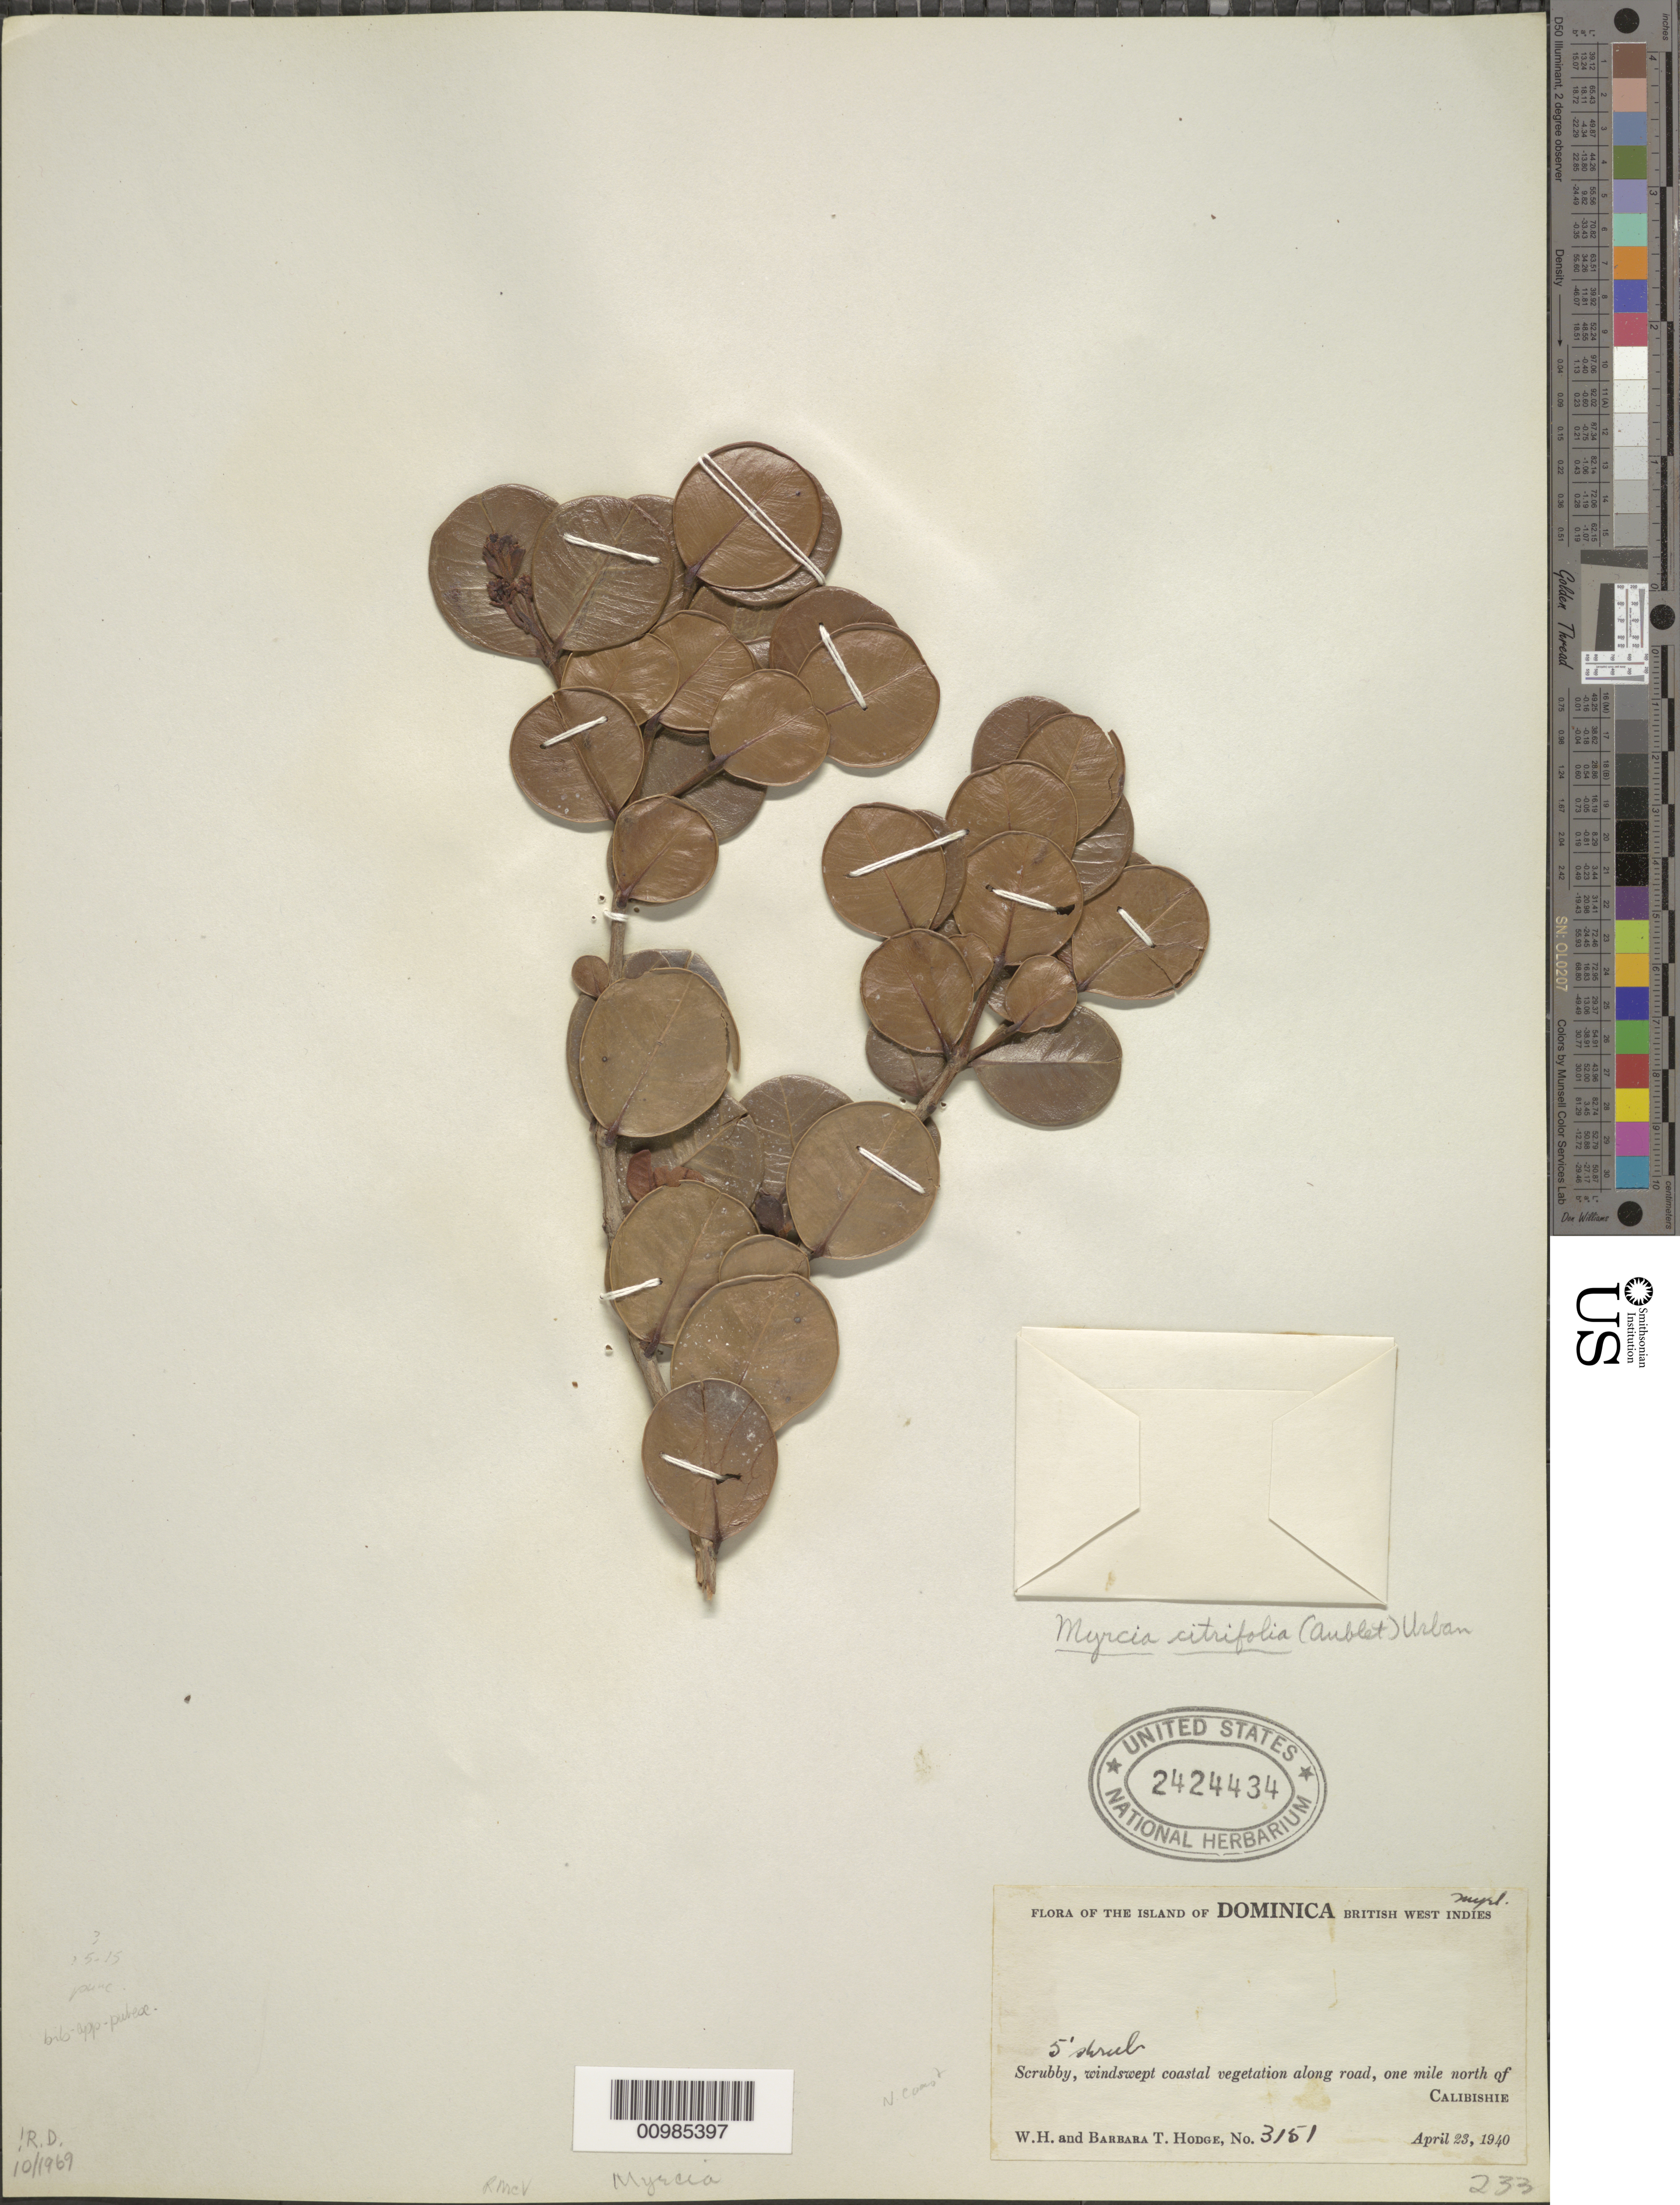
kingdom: Plantae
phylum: Tracheophyta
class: Magnoliopsida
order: Myrtales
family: Myrtaceae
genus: Myrcia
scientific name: Myrcia citrifolia var. citrifolia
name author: (Aubl.) Urb.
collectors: W. Hodge & B. Hodge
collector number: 3151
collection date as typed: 23 Apr 1940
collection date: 1940-04-23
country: Dominica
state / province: St. Andrew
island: Dominica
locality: Along road, 1 mi. N of Calibishie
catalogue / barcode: US 2424434